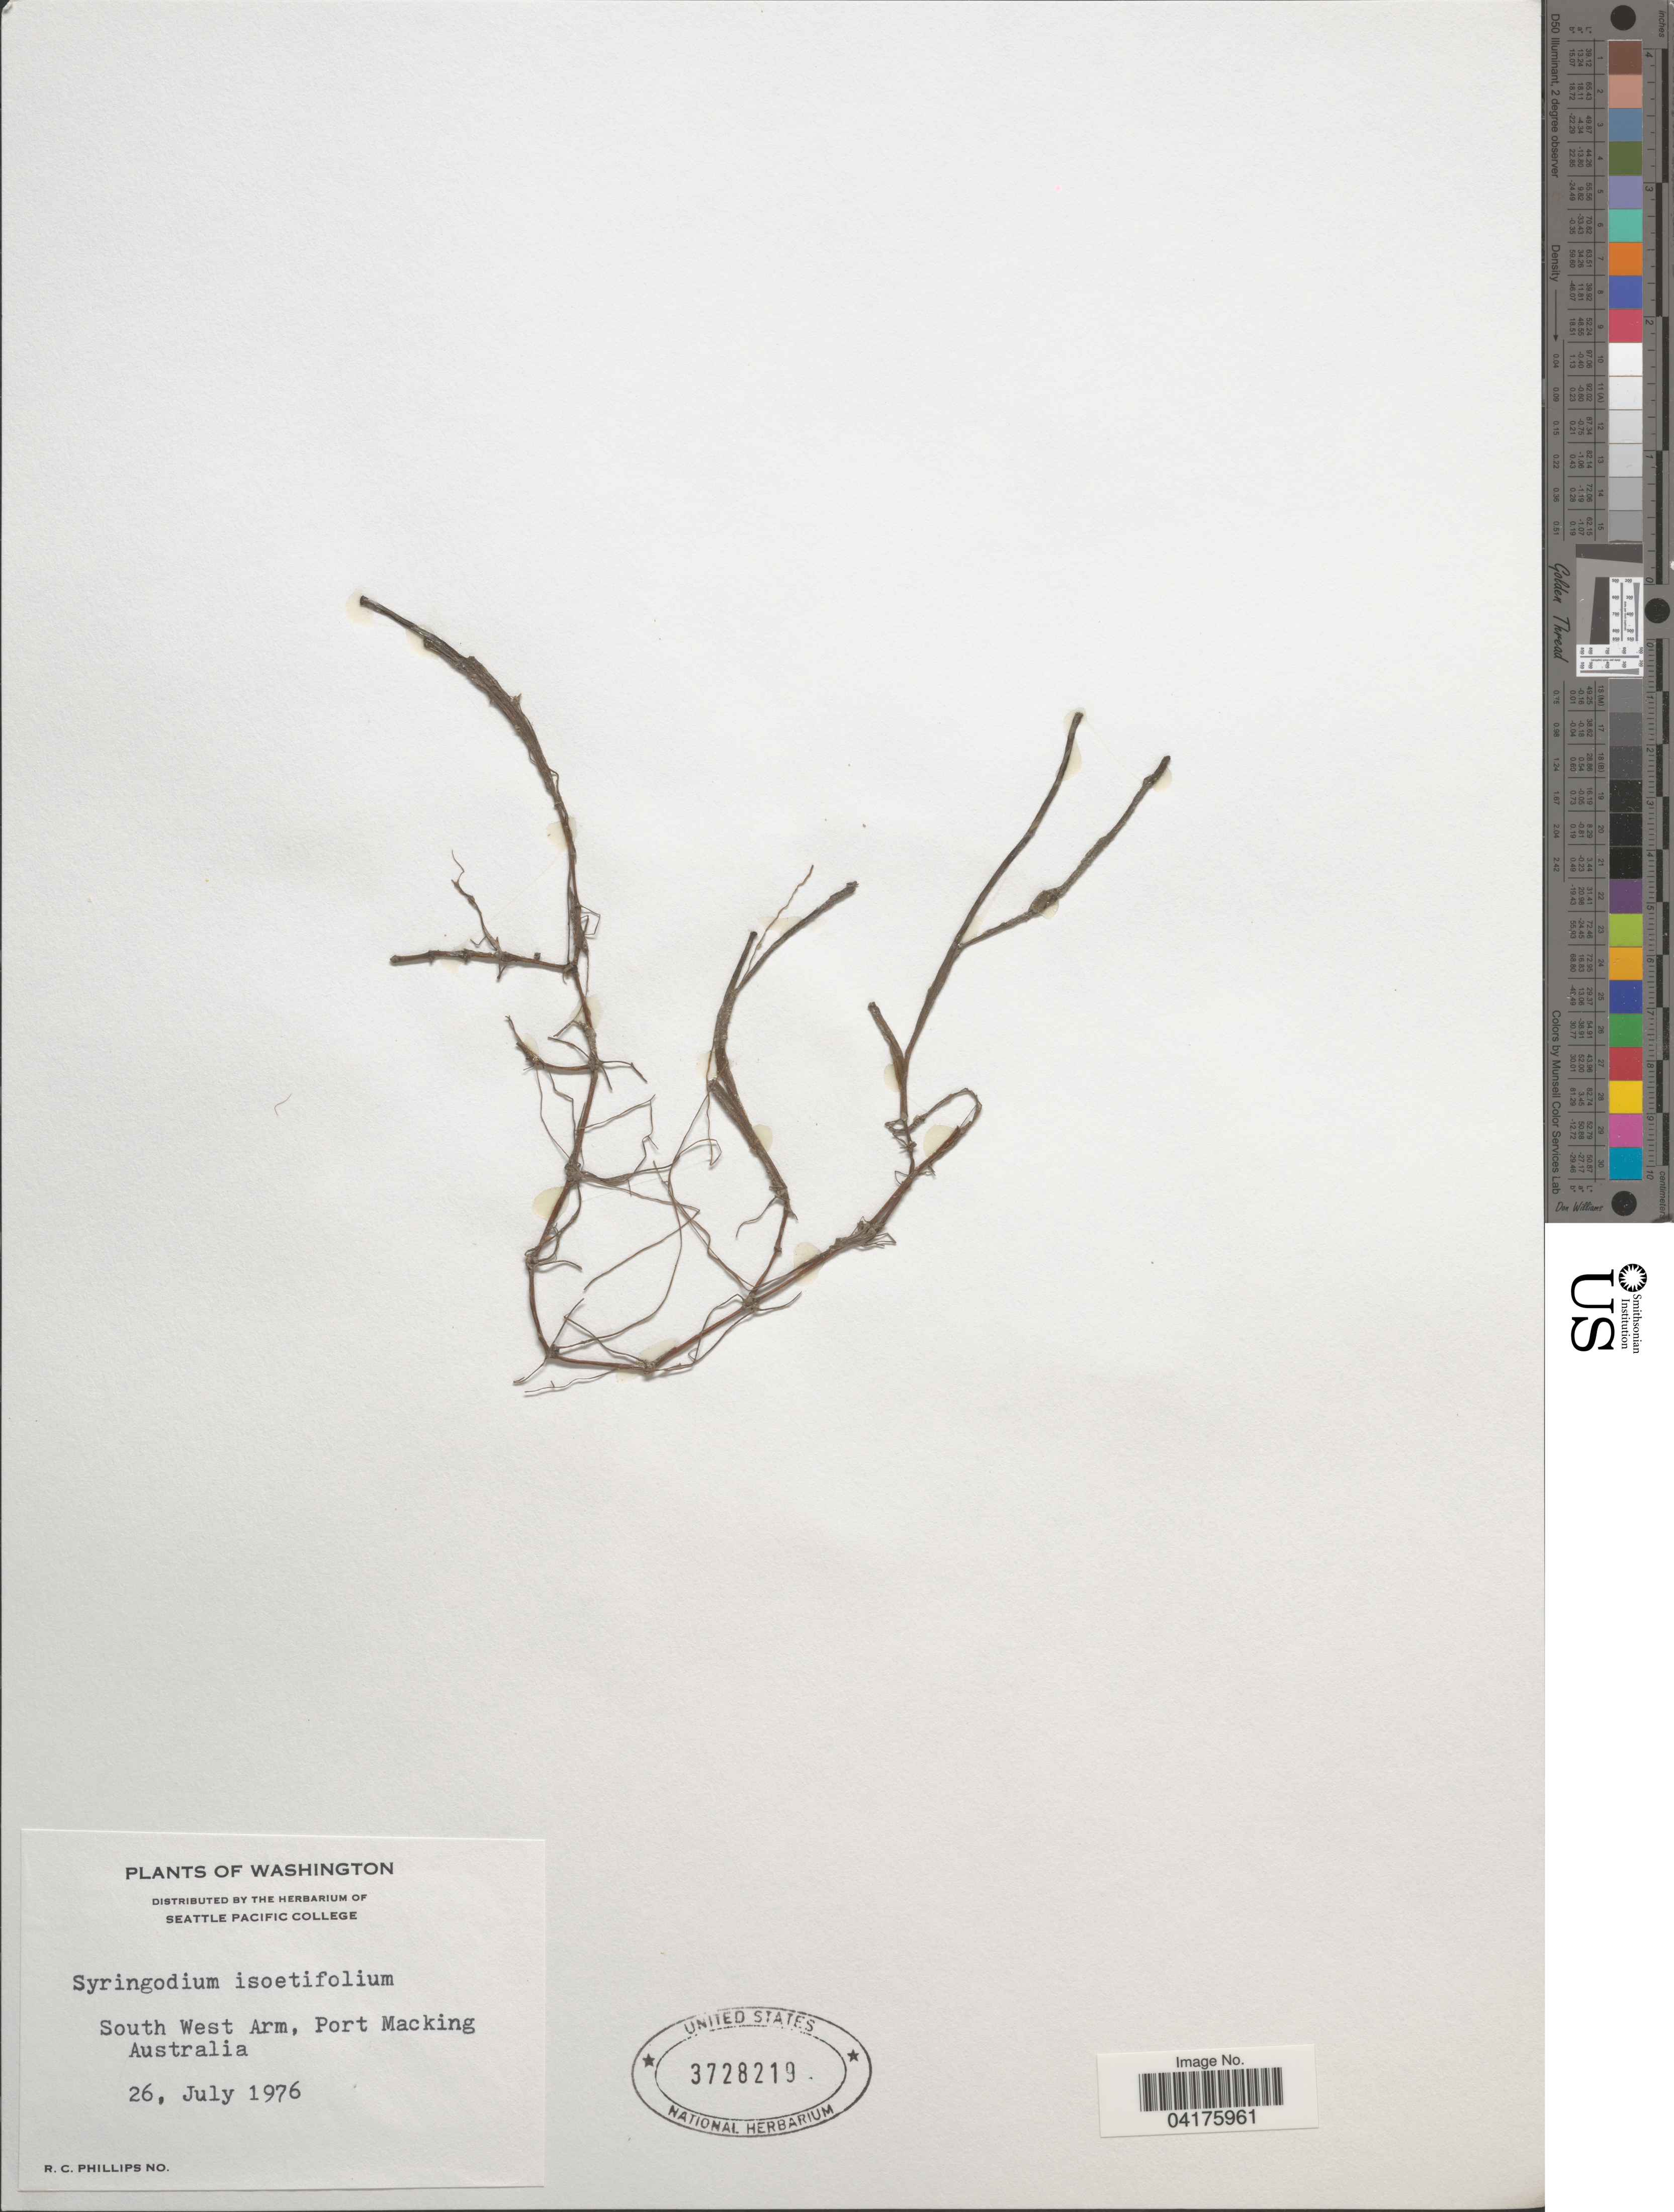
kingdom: Plantae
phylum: Tracheophyta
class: Liliopsida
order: Alismatales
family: Cymodoceaceae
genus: Syringodium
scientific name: Syringodium isoetifolium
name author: (Asch.) Dandy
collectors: R. C. Phillips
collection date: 1976-07-26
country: Australia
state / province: New South Wales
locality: South West Arm, Port Macking [= Port Hacking].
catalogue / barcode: US 3728219